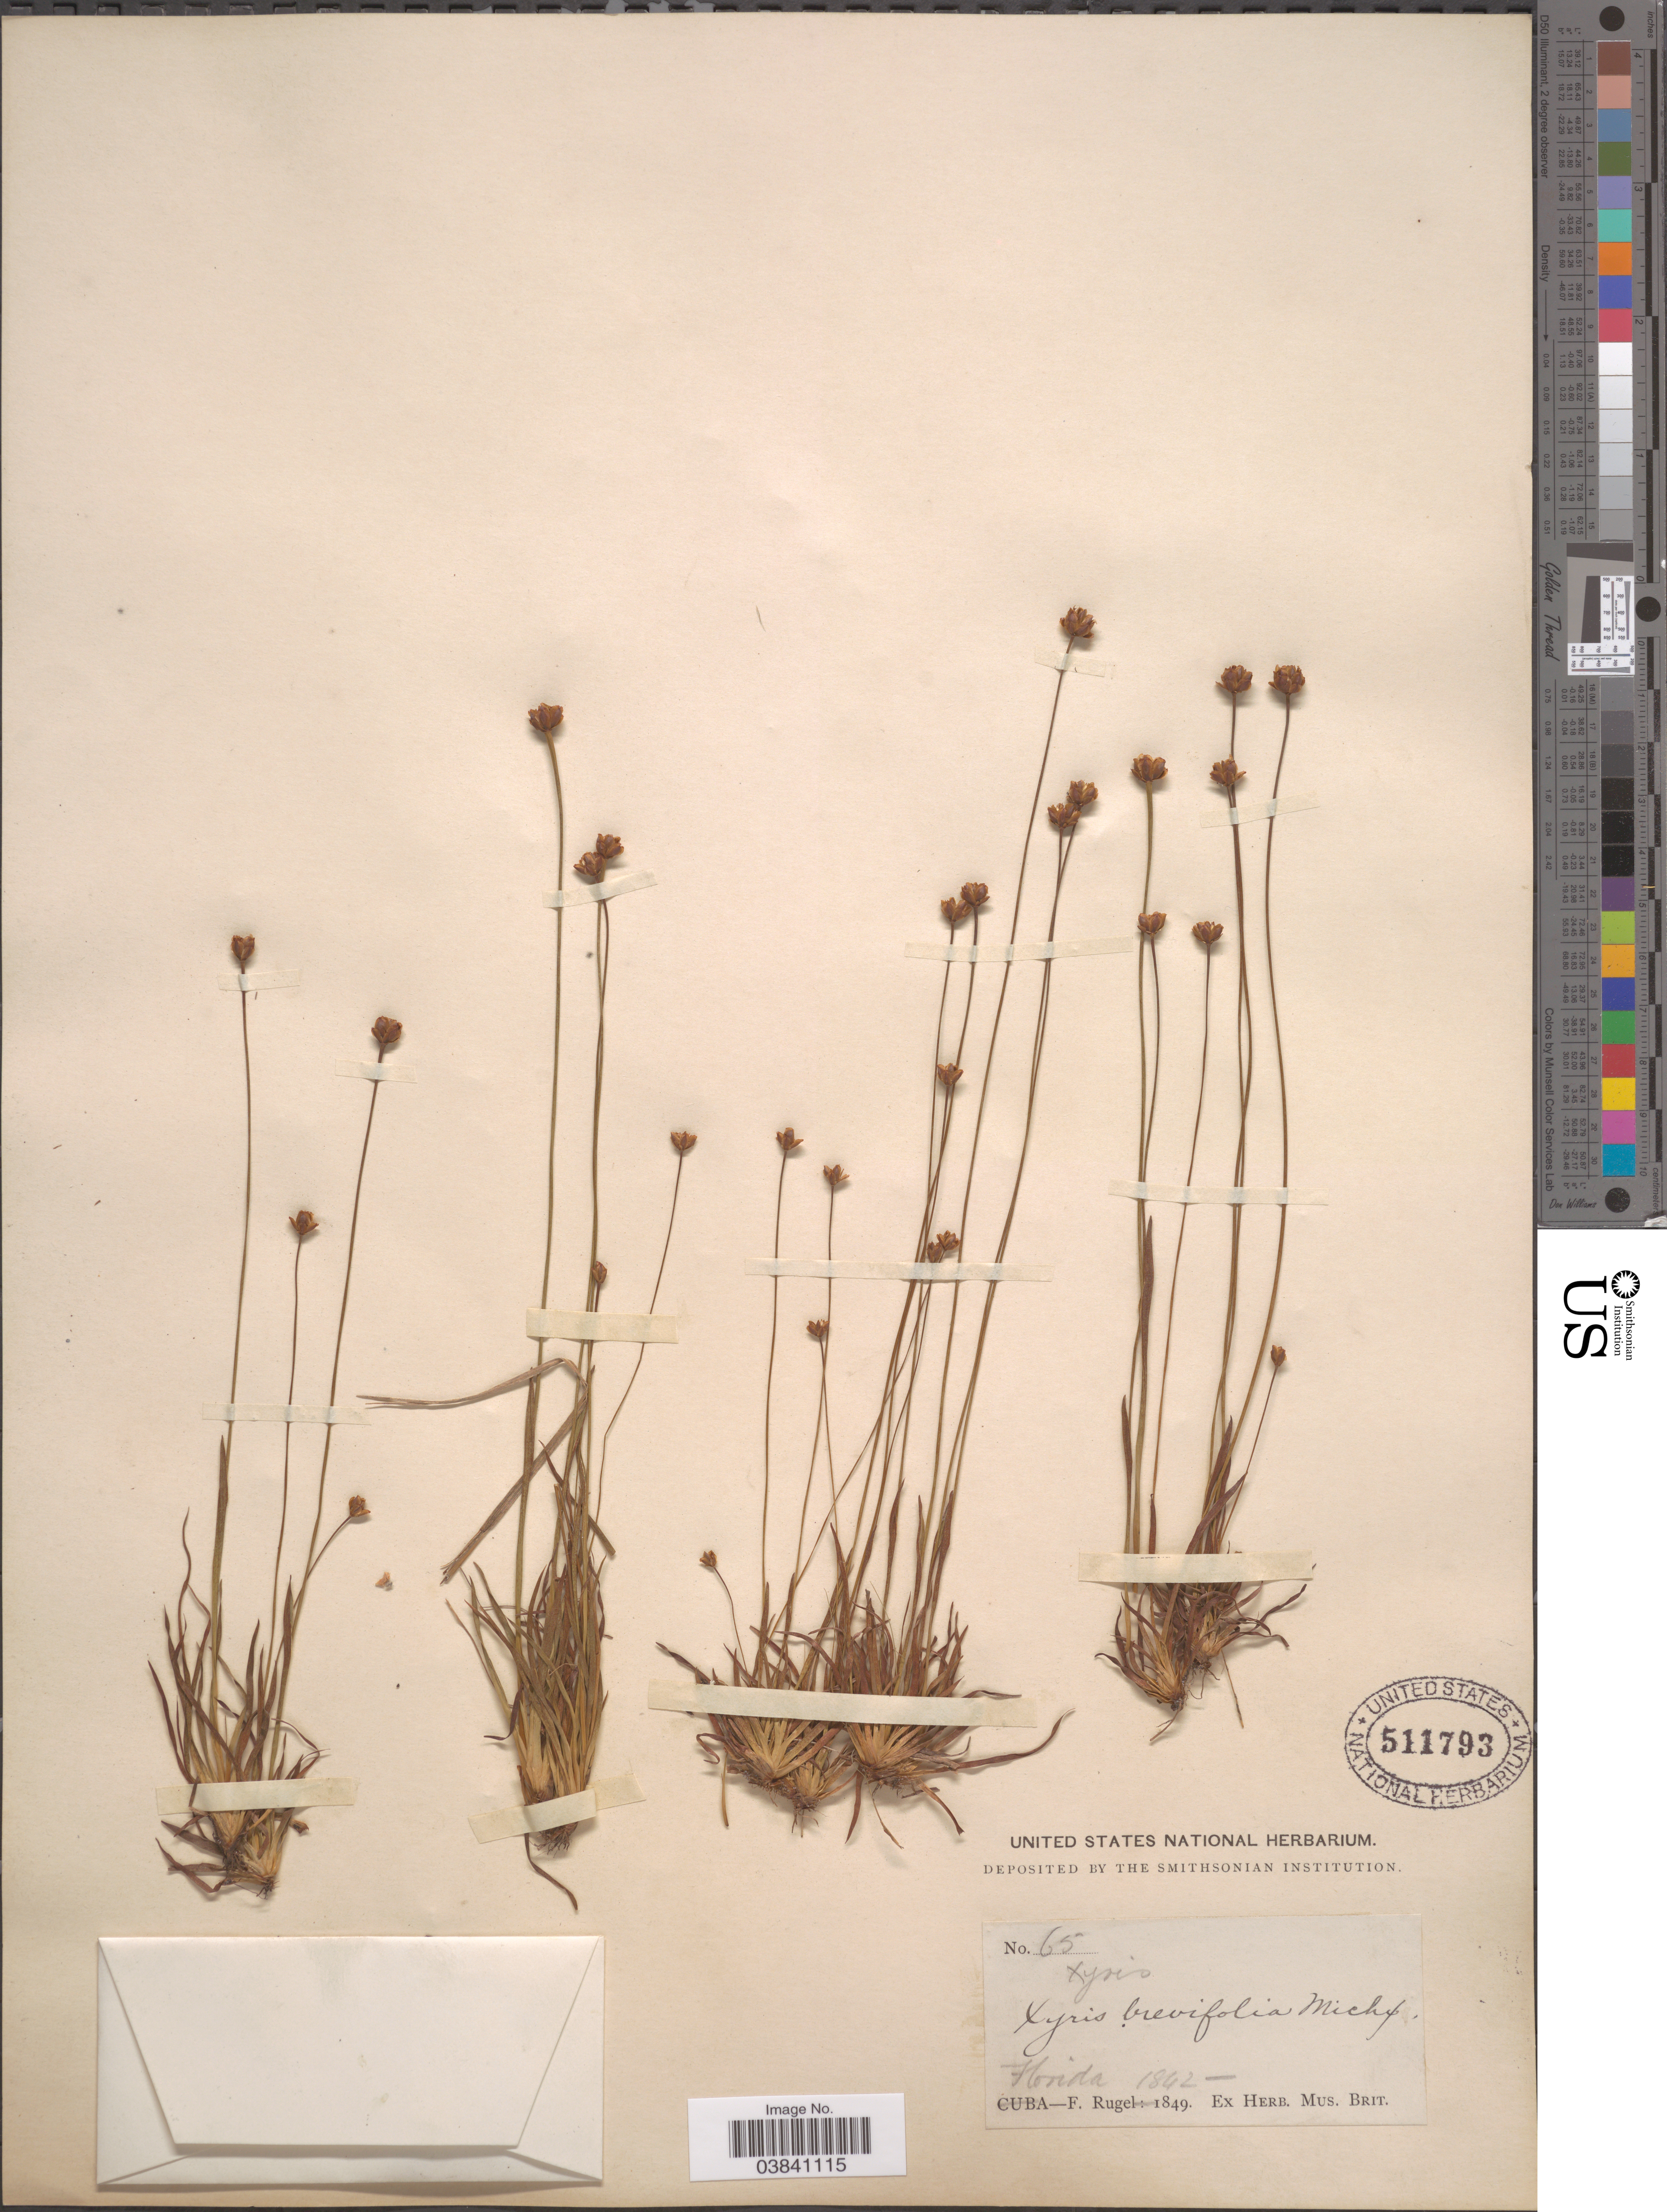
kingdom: Plantae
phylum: Tracheophyta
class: Liliopsida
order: Poales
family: Xyridaceae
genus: Xyris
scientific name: Xyris brevifolia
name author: Michx.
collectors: F. Rugel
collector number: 65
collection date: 1842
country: United States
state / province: Florida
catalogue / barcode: US 511793